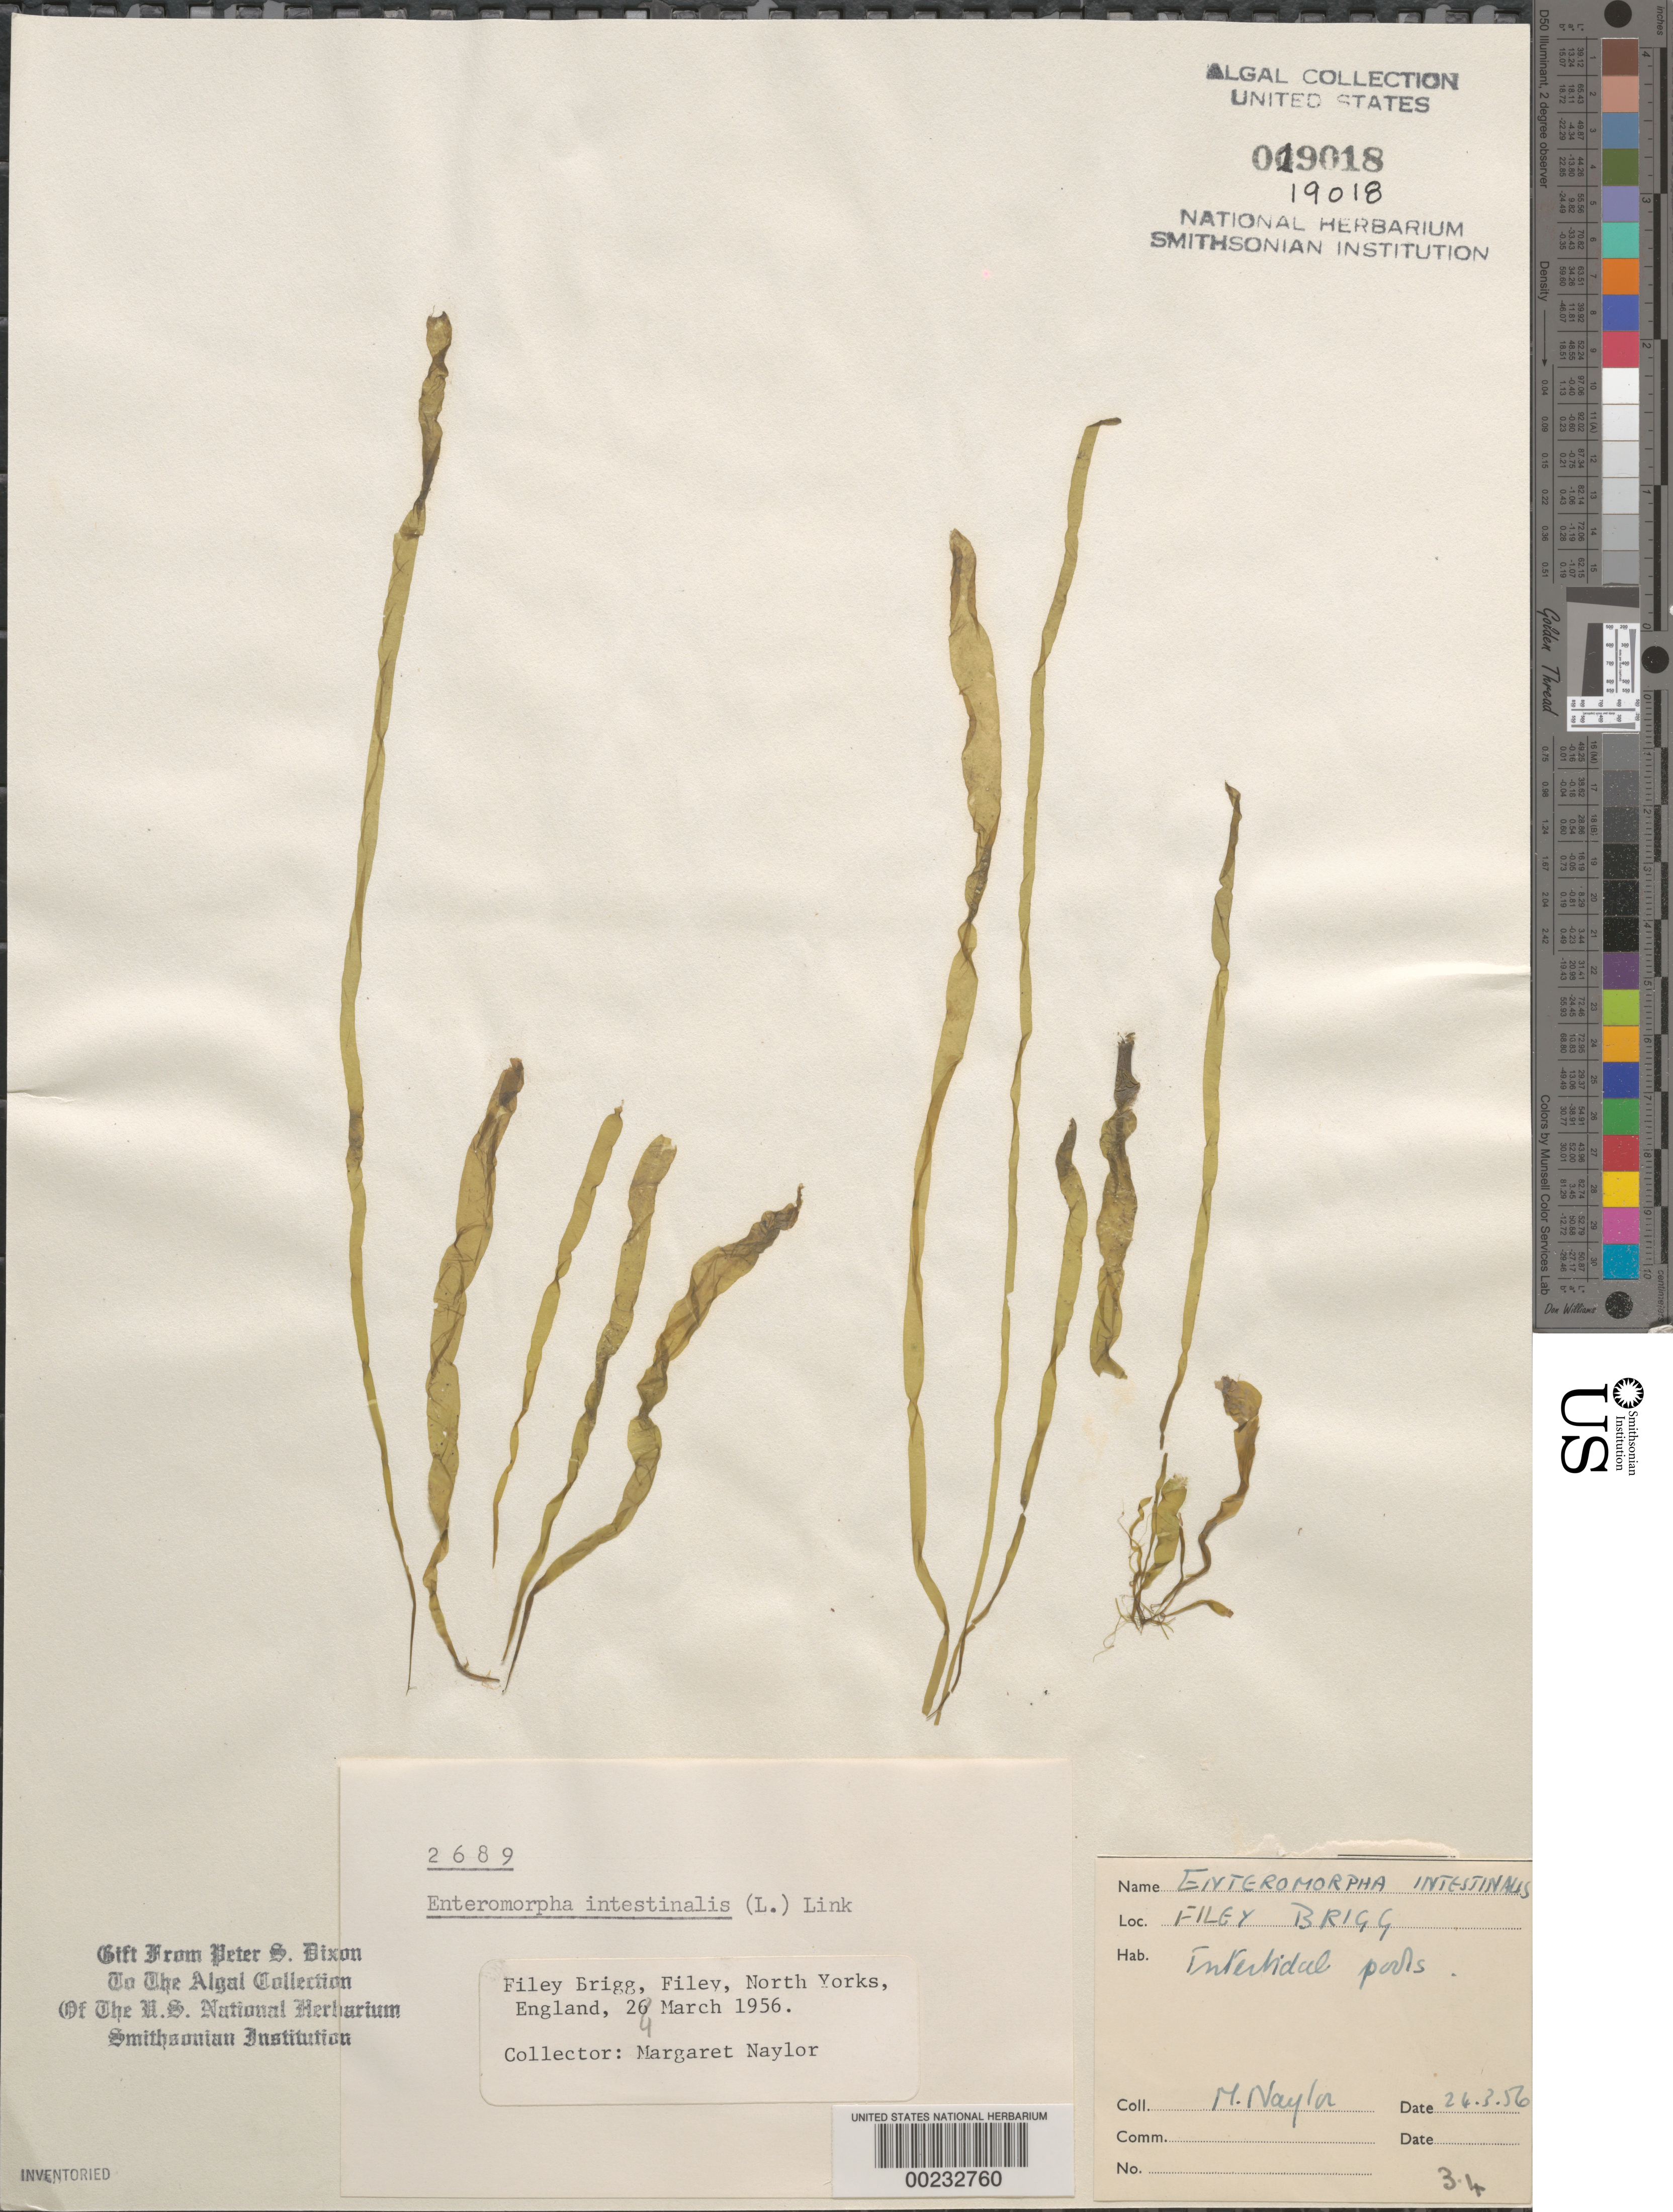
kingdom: Plantae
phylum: Chlorophyta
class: Ulvophyceae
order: Ulvales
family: Ulvaceae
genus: Ulva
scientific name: Ulva intestinalis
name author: L.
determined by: Algae name updating Project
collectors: M. Roberts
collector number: PSD 2689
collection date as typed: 24 Mar 1956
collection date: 1956-03-24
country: United Kingdom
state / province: England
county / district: North Yorkshire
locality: Filey Brigg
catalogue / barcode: US 19018